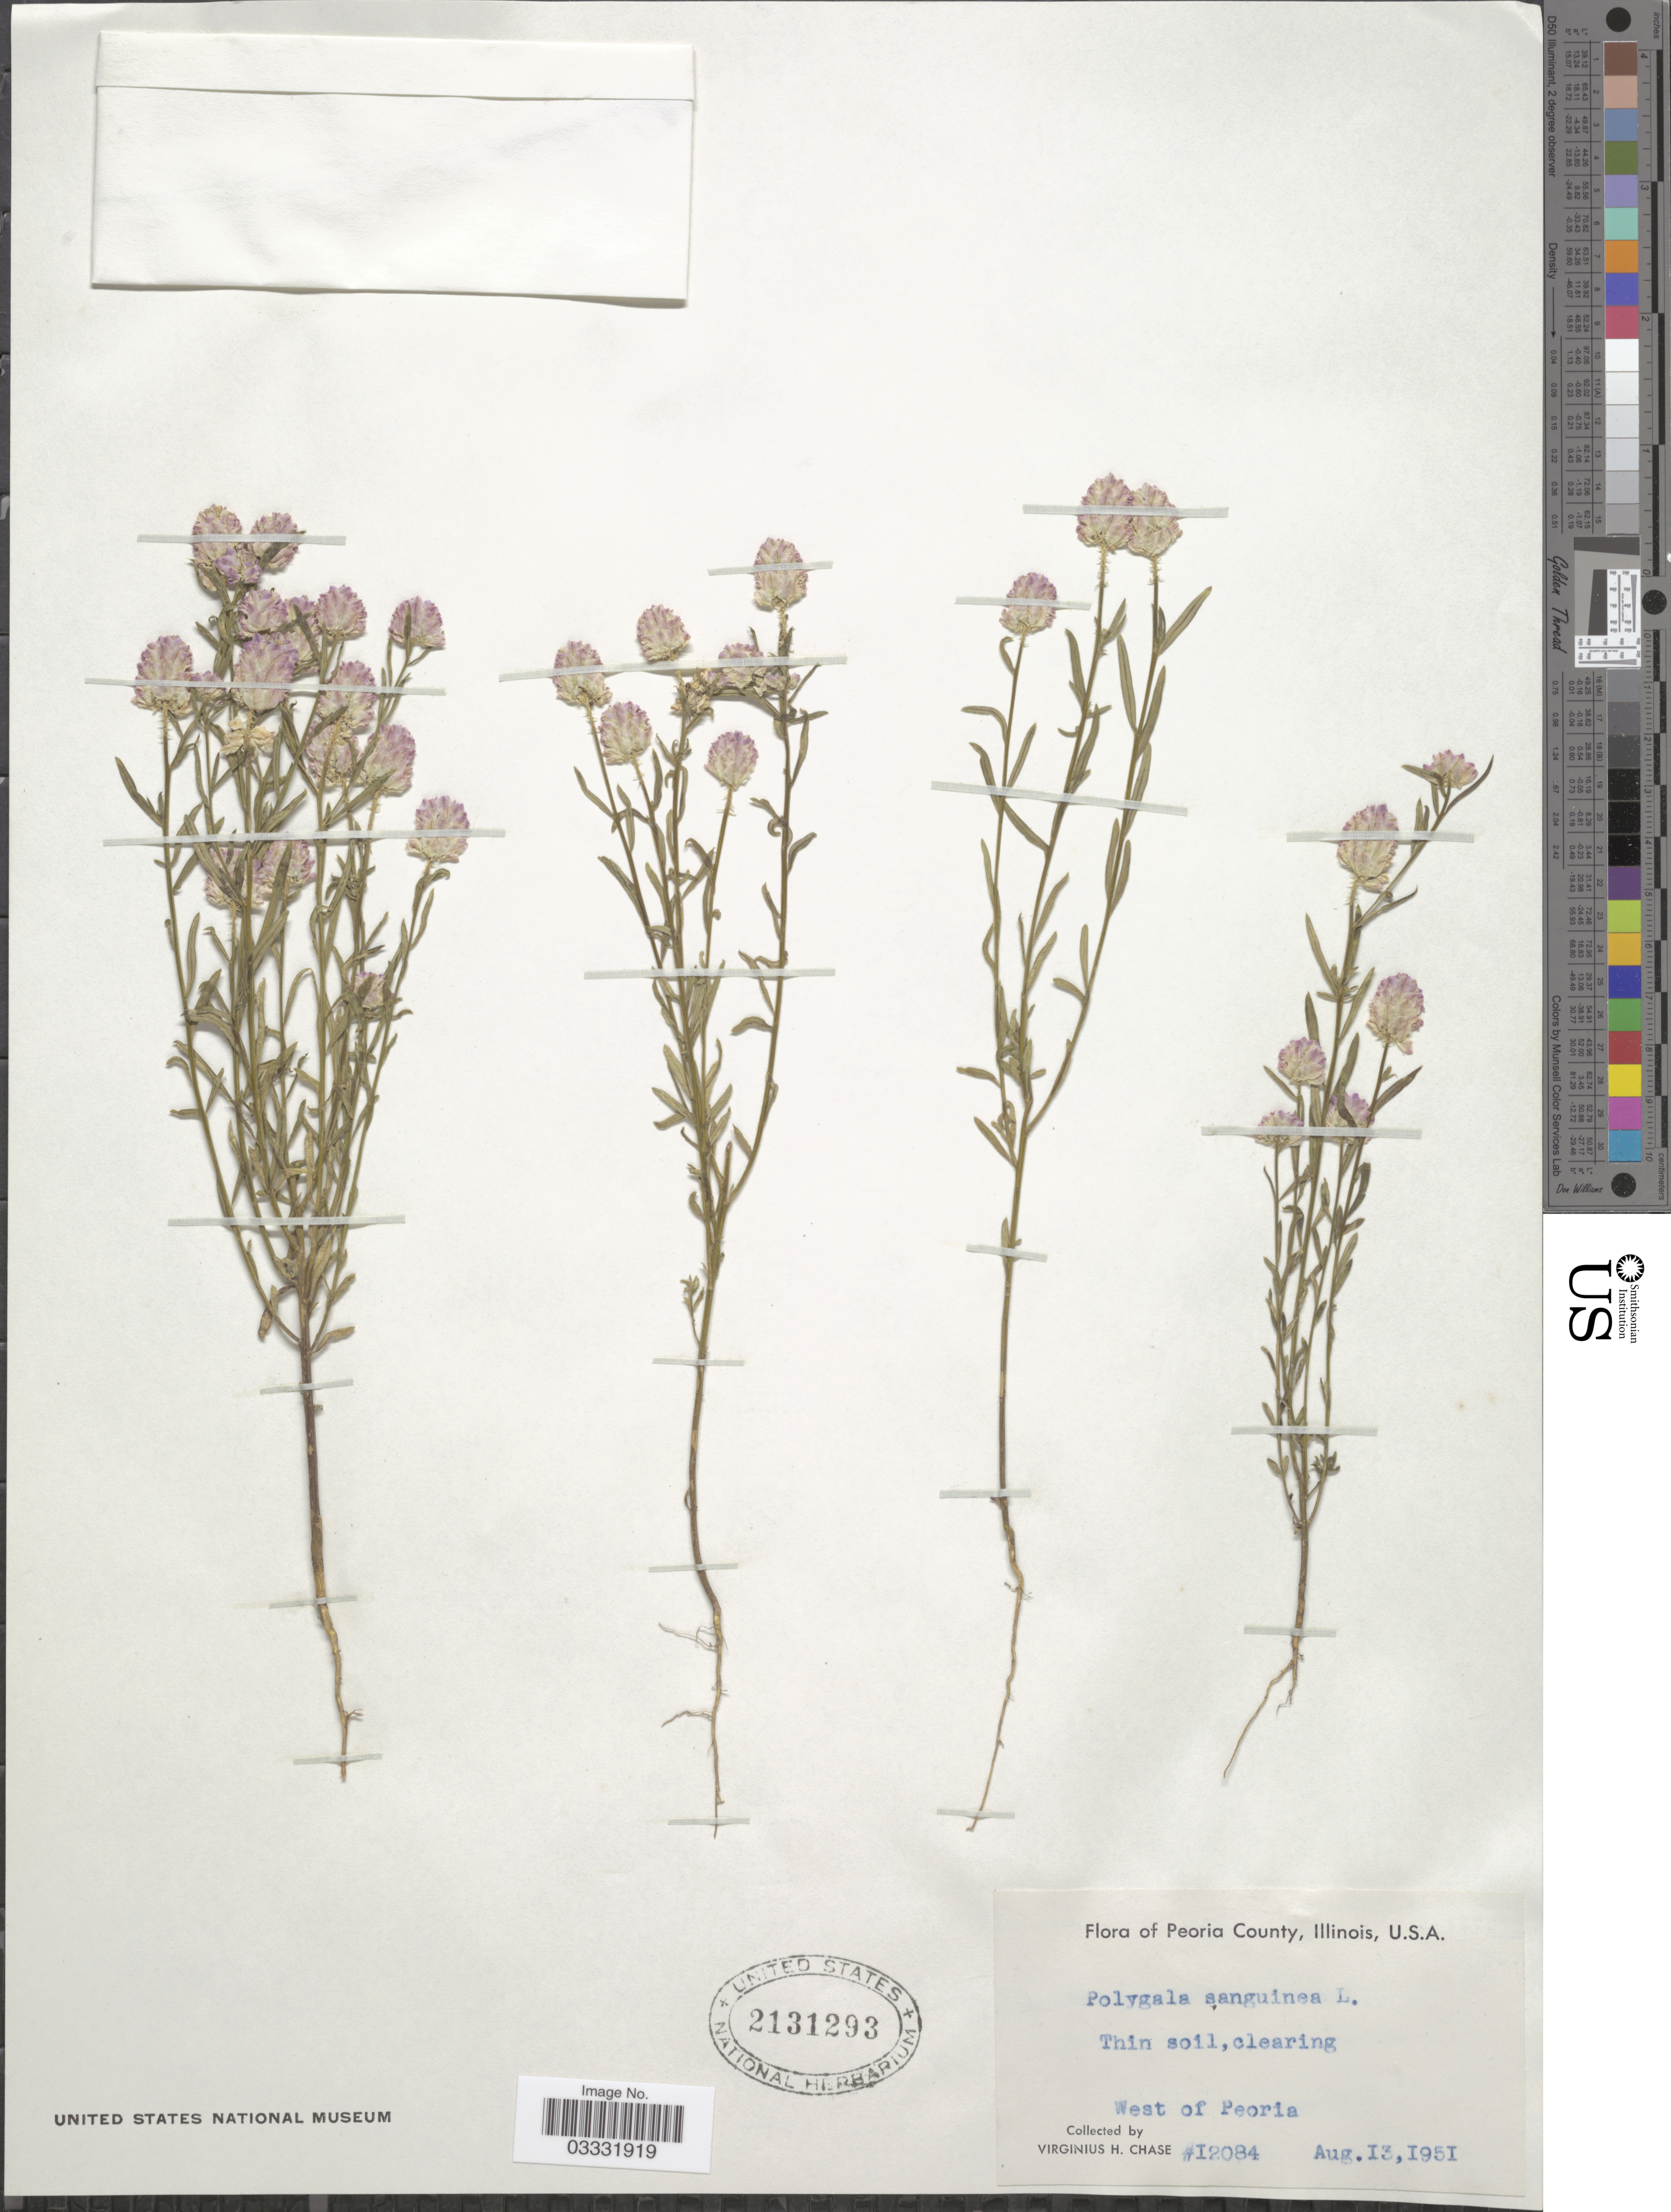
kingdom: Plantae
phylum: Tracheophyta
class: Magnoliopsida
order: Fabales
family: Polygalaceae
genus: Polygala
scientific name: Polygala sanguinea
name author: L.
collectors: V. H. Chase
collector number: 12084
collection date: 1951-08-13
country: United States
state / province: Illinois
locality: Peoria County. West of Peoria.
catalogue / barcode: US 2131293